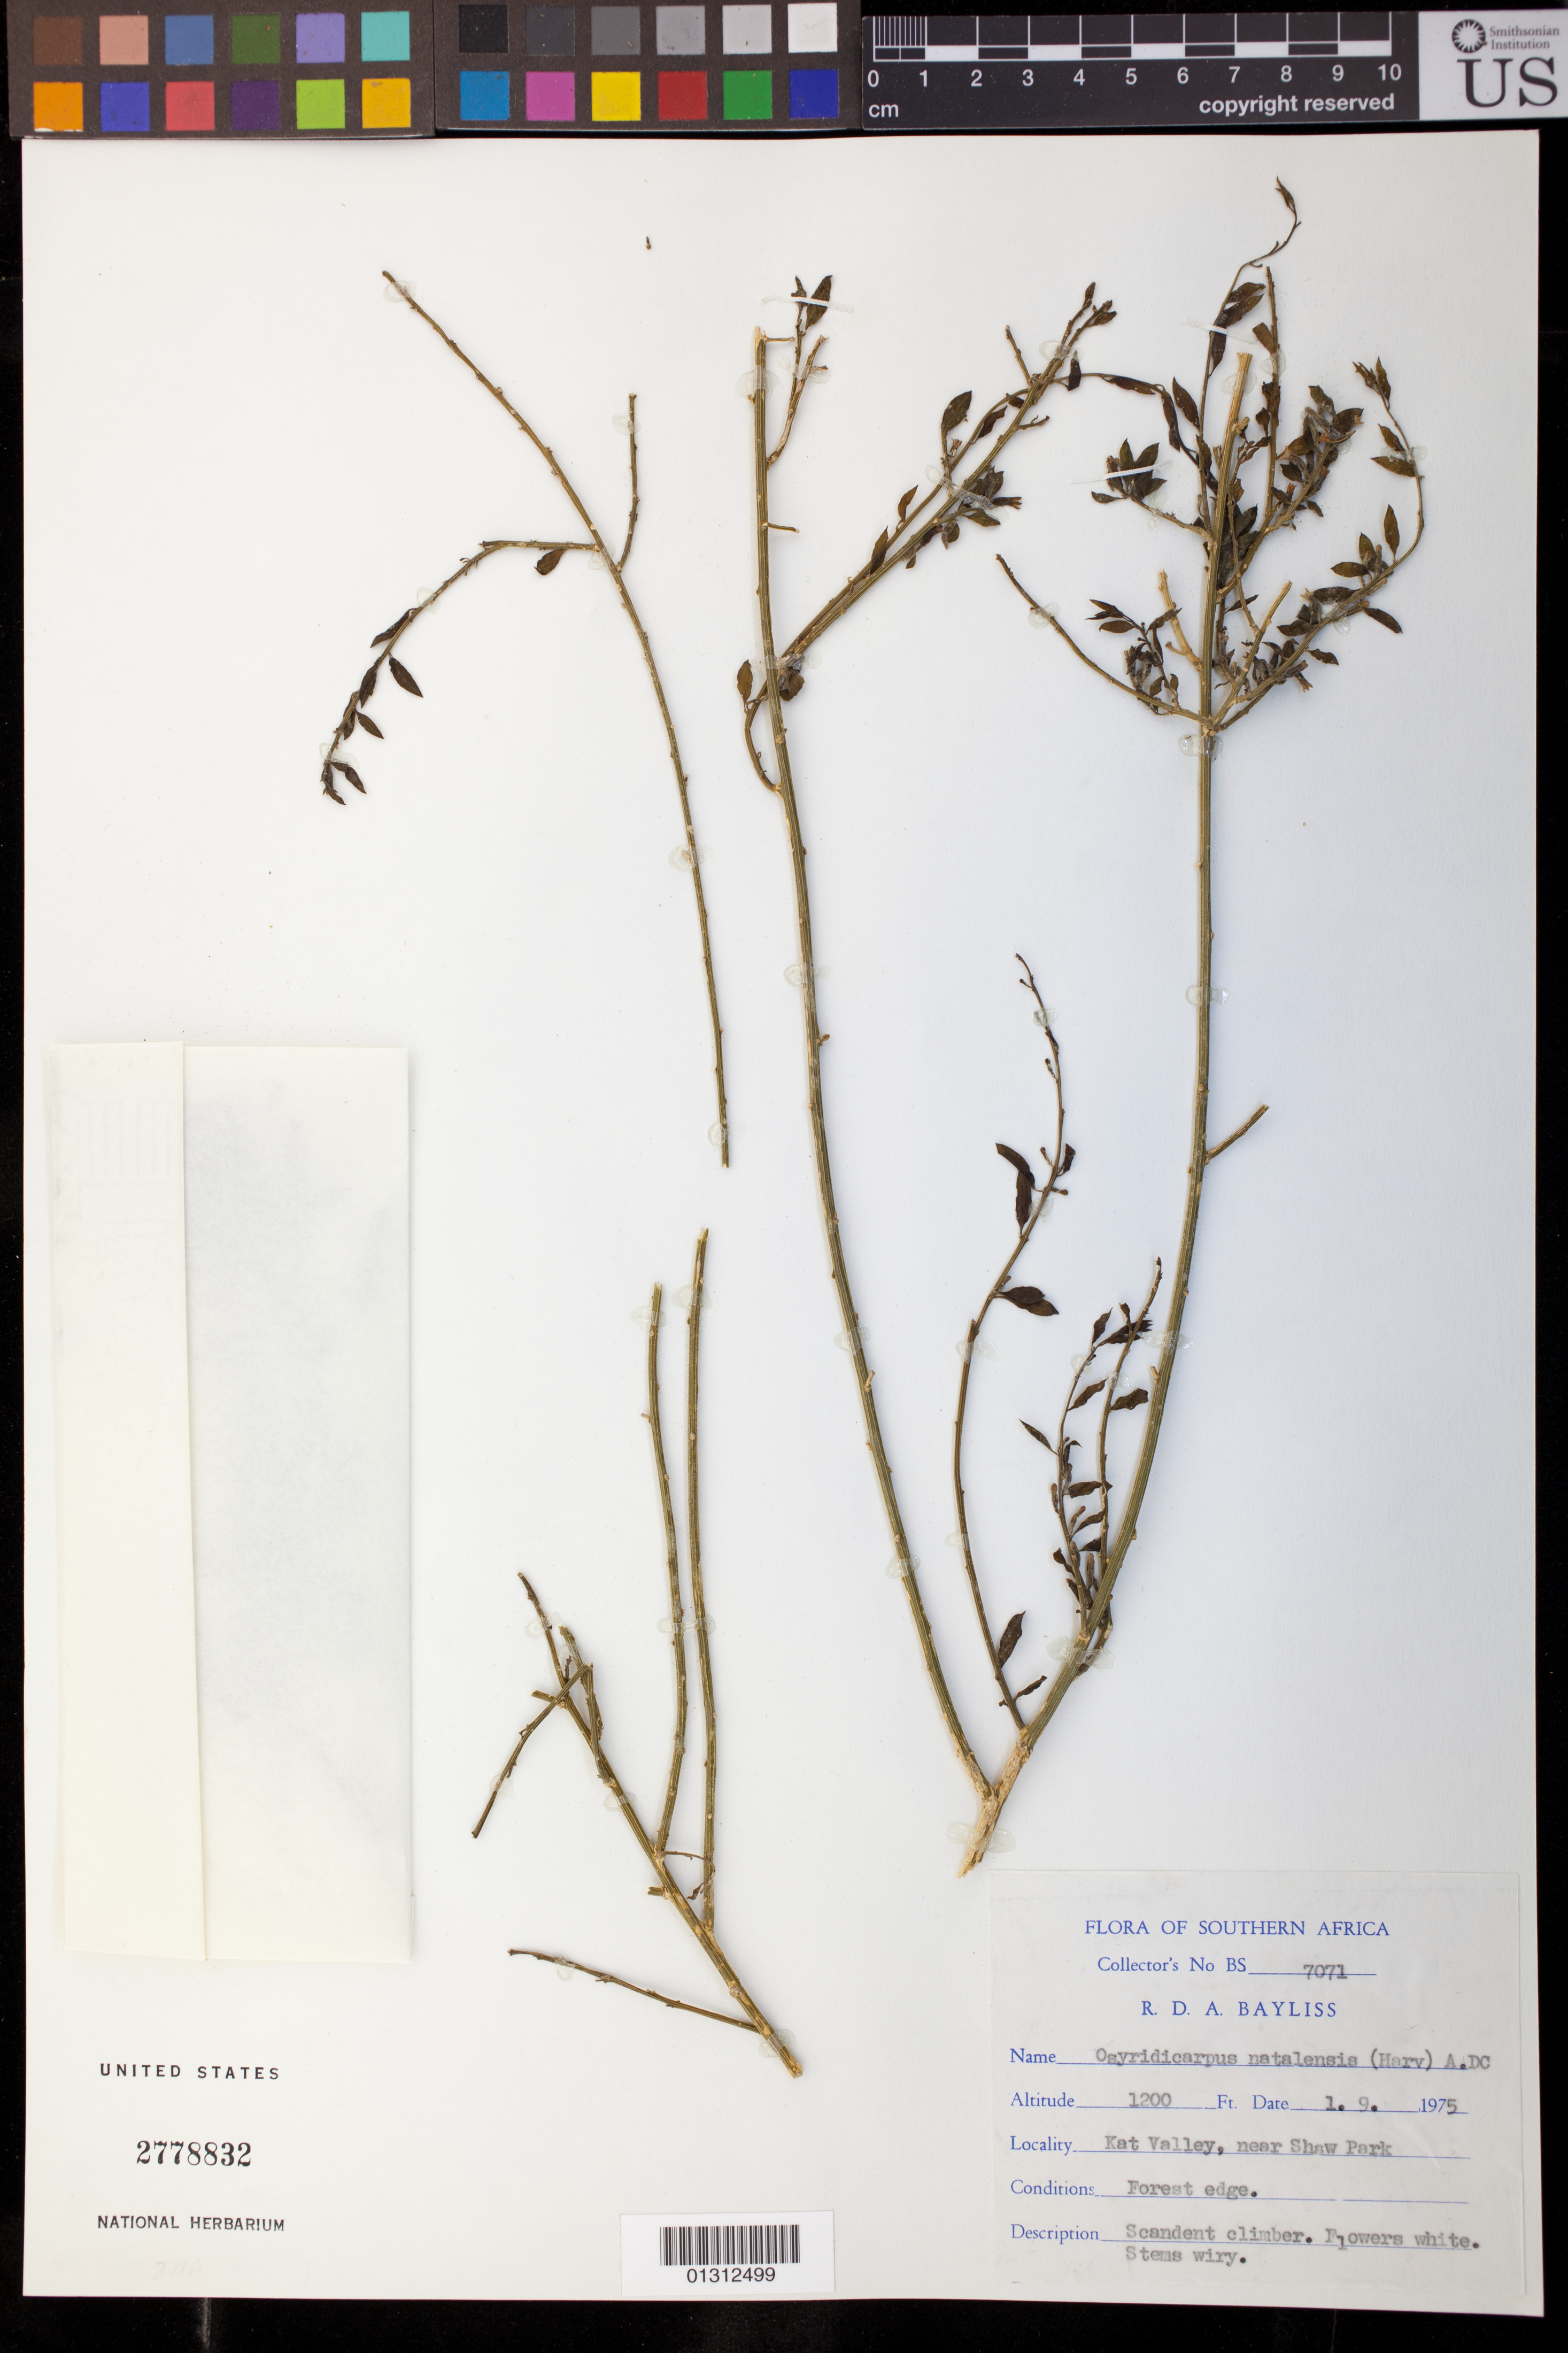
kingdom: Plantae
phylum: Tracheophyta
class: Magnoliopsida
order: Santalales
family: Thesiaceae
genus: Osyridicarpos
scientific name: Osyridicarpos natalensis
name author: A. DC.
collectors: R. Bayliss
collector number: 7071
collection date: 1975-09-01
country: South Africa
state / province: Eastern Cape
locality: Kat Valley, near Shaw Park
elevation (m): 366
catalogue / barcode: US 2778832